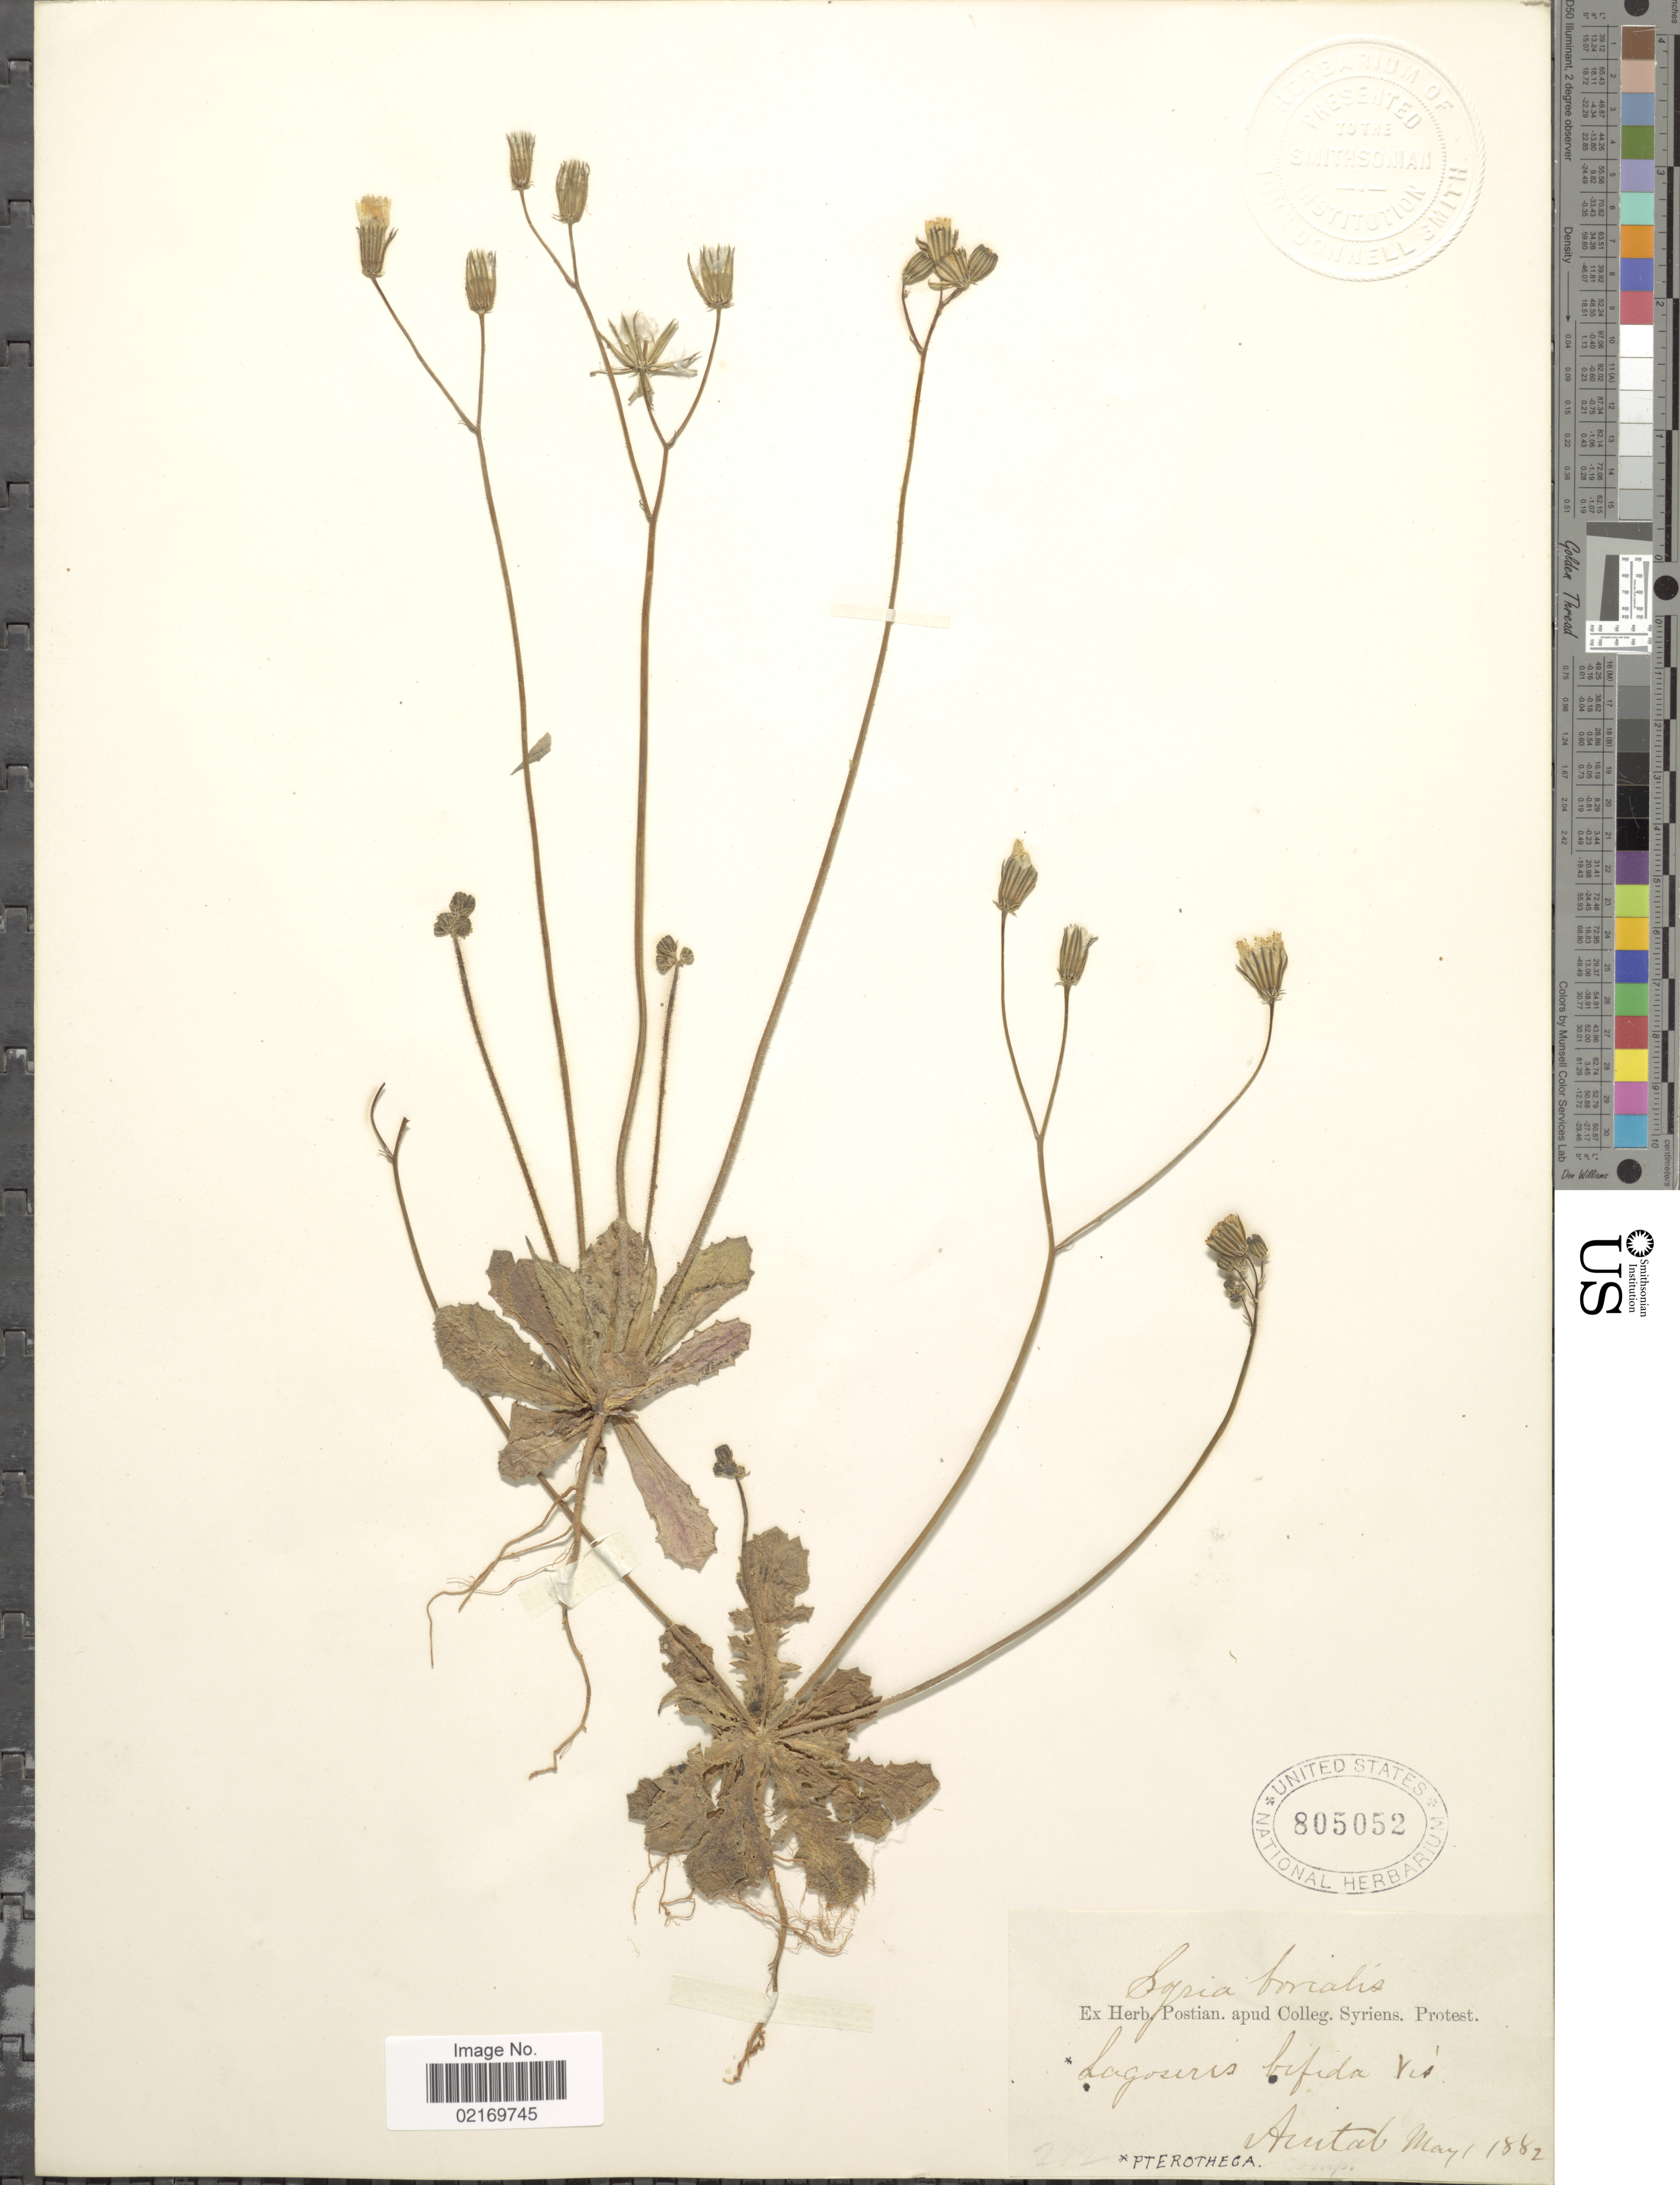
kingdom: Plantae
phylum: Tracheophyta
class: Magnoliopsida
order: Asterales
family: Asteraceae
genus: Crepis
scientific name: Crepis sancta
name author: (L.) Bornm.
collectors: ex herb. Postian. apud Colleg. Syriens. Protest. USE "Fannie P. A. Shepard" (10308853) AS PRIMARY COLLECTOR INSTEAD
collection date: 1882-05-01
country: Syria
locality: Syria borealis, Amtab [interpreted]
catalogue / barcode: US 805052